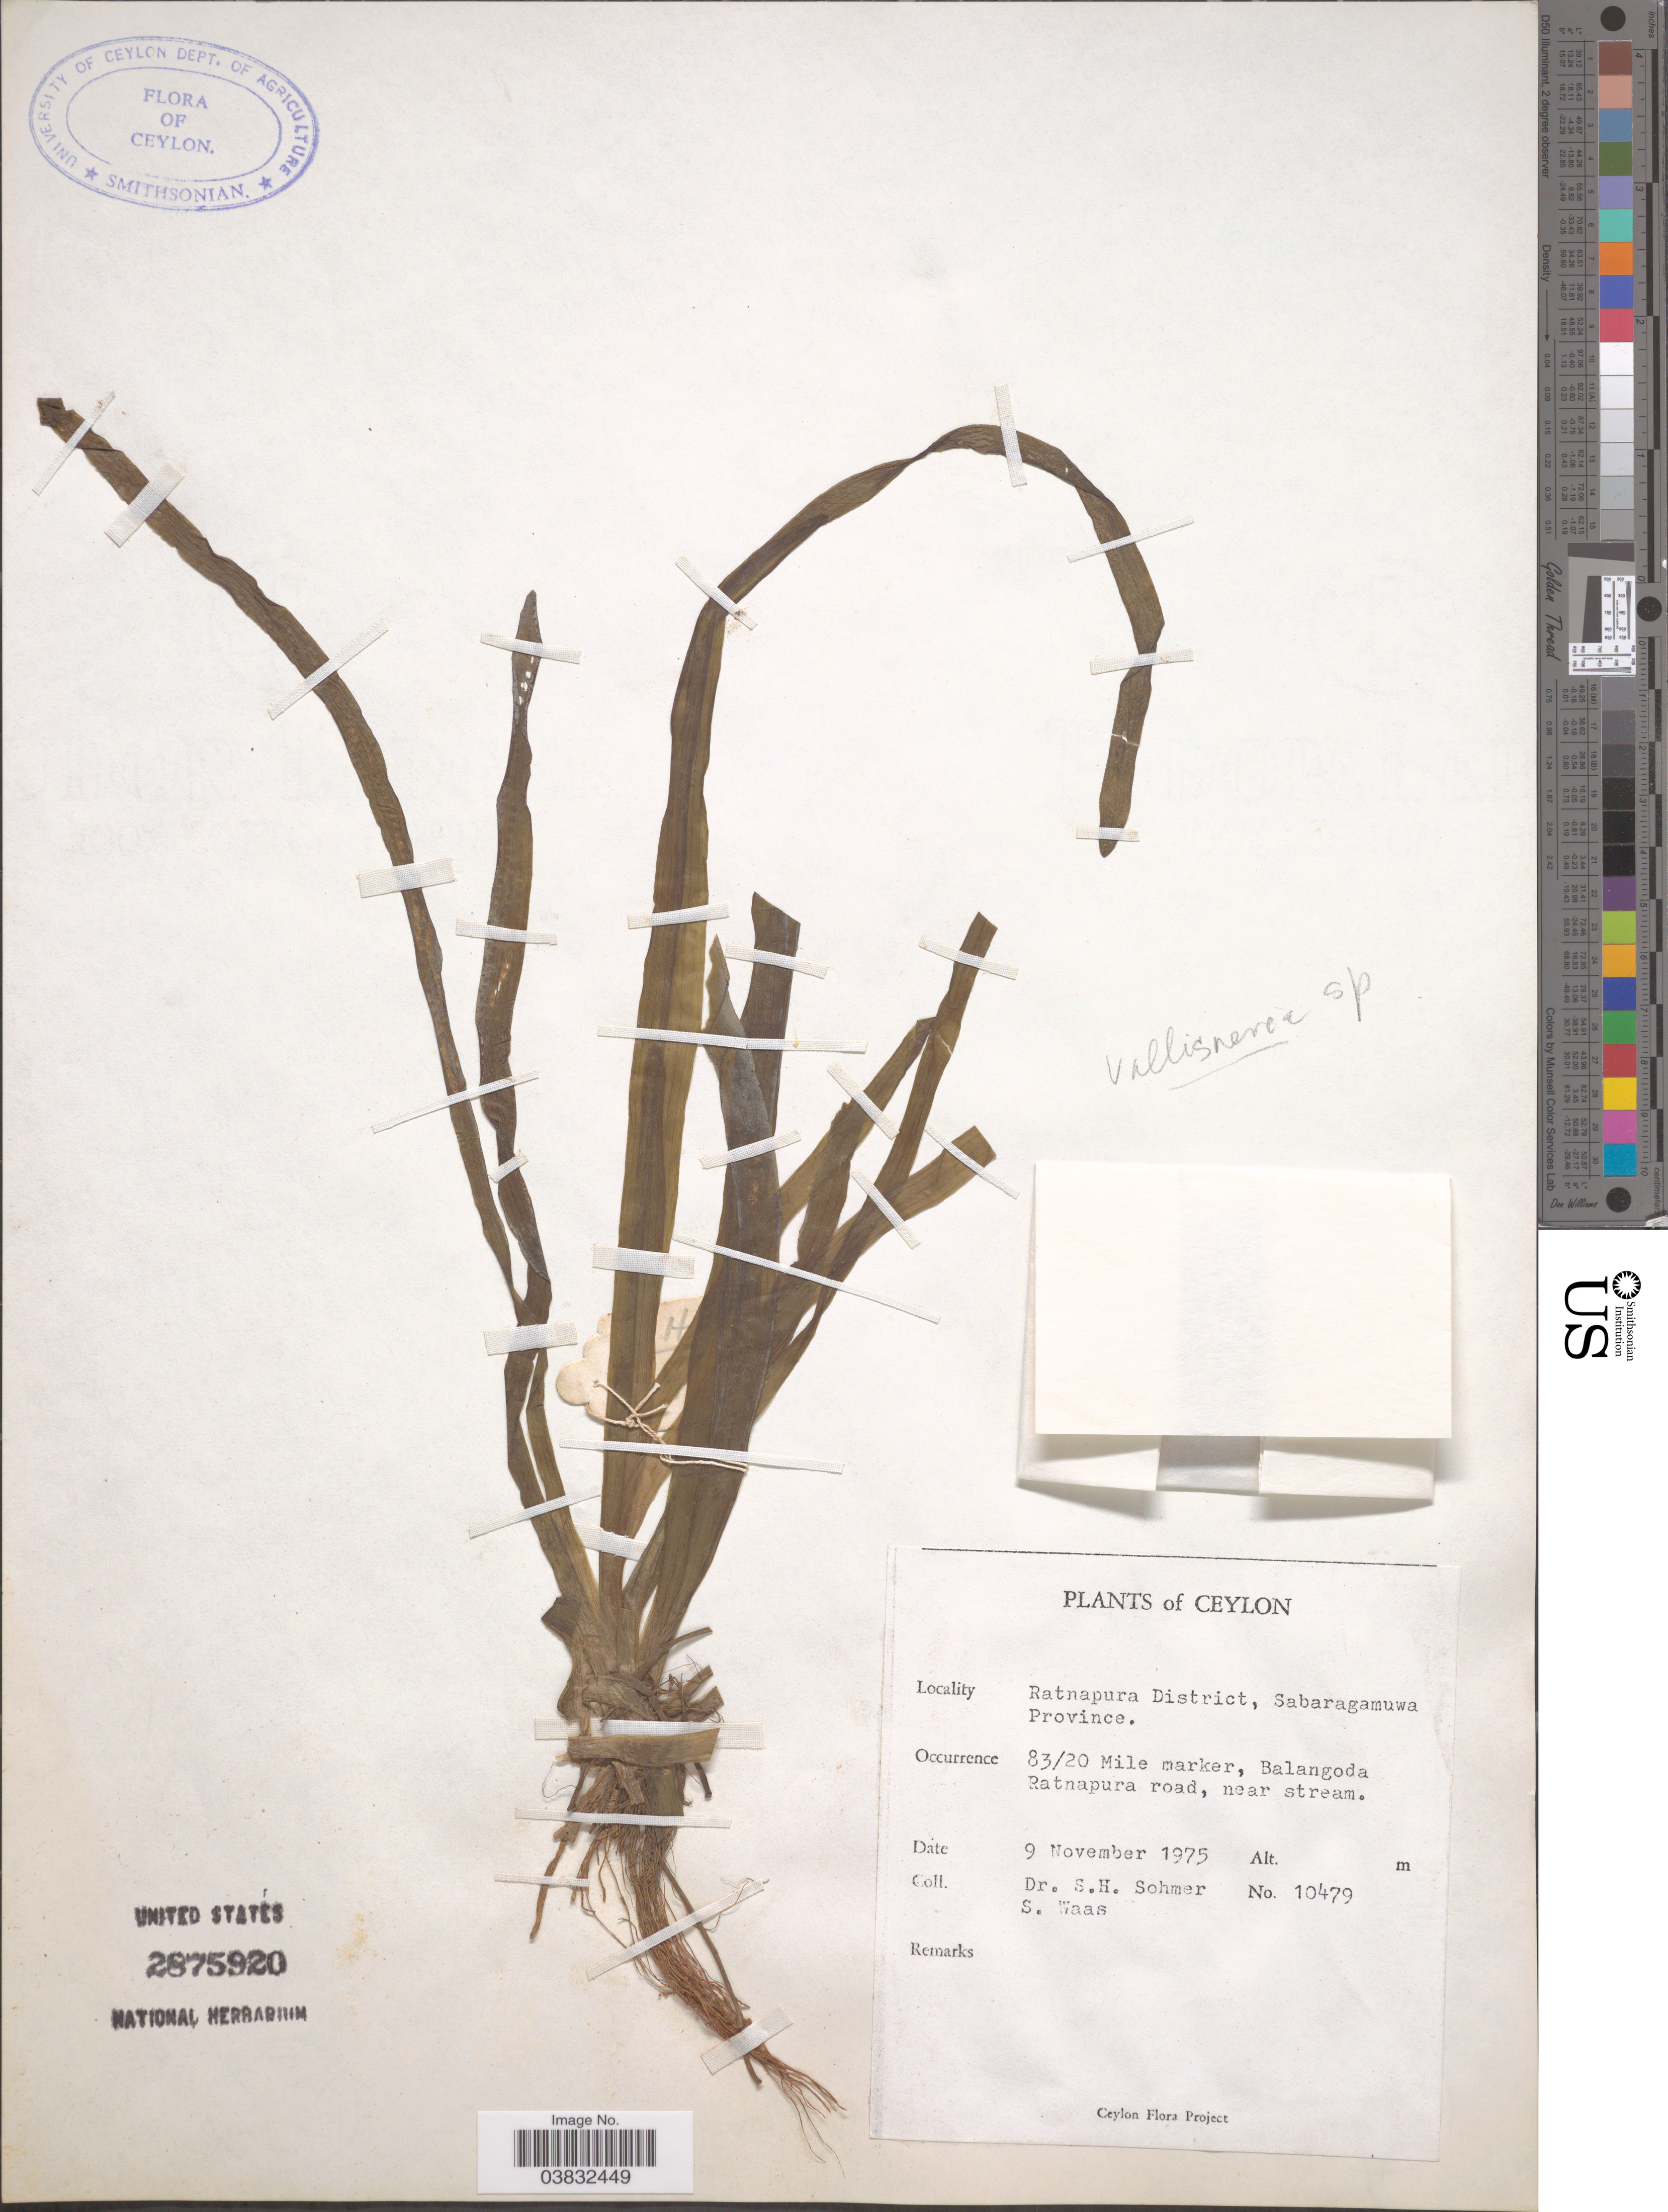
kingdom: Plantae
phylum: Tracheophyta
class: Liliopsida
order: Alismatales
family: Hydrocharitaceae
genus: Vallisneria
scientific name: Vallisneria sp.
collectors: S. H. Sohmer & S. Waas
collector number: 10479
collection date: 1975-11-09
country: Sri Lanka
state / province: Sabaragamuwa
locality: Ceylon. Ratnapura District. 83/20 Mile marker, Balangoda Ratnapura road, near stream.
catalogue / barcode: US 2875920